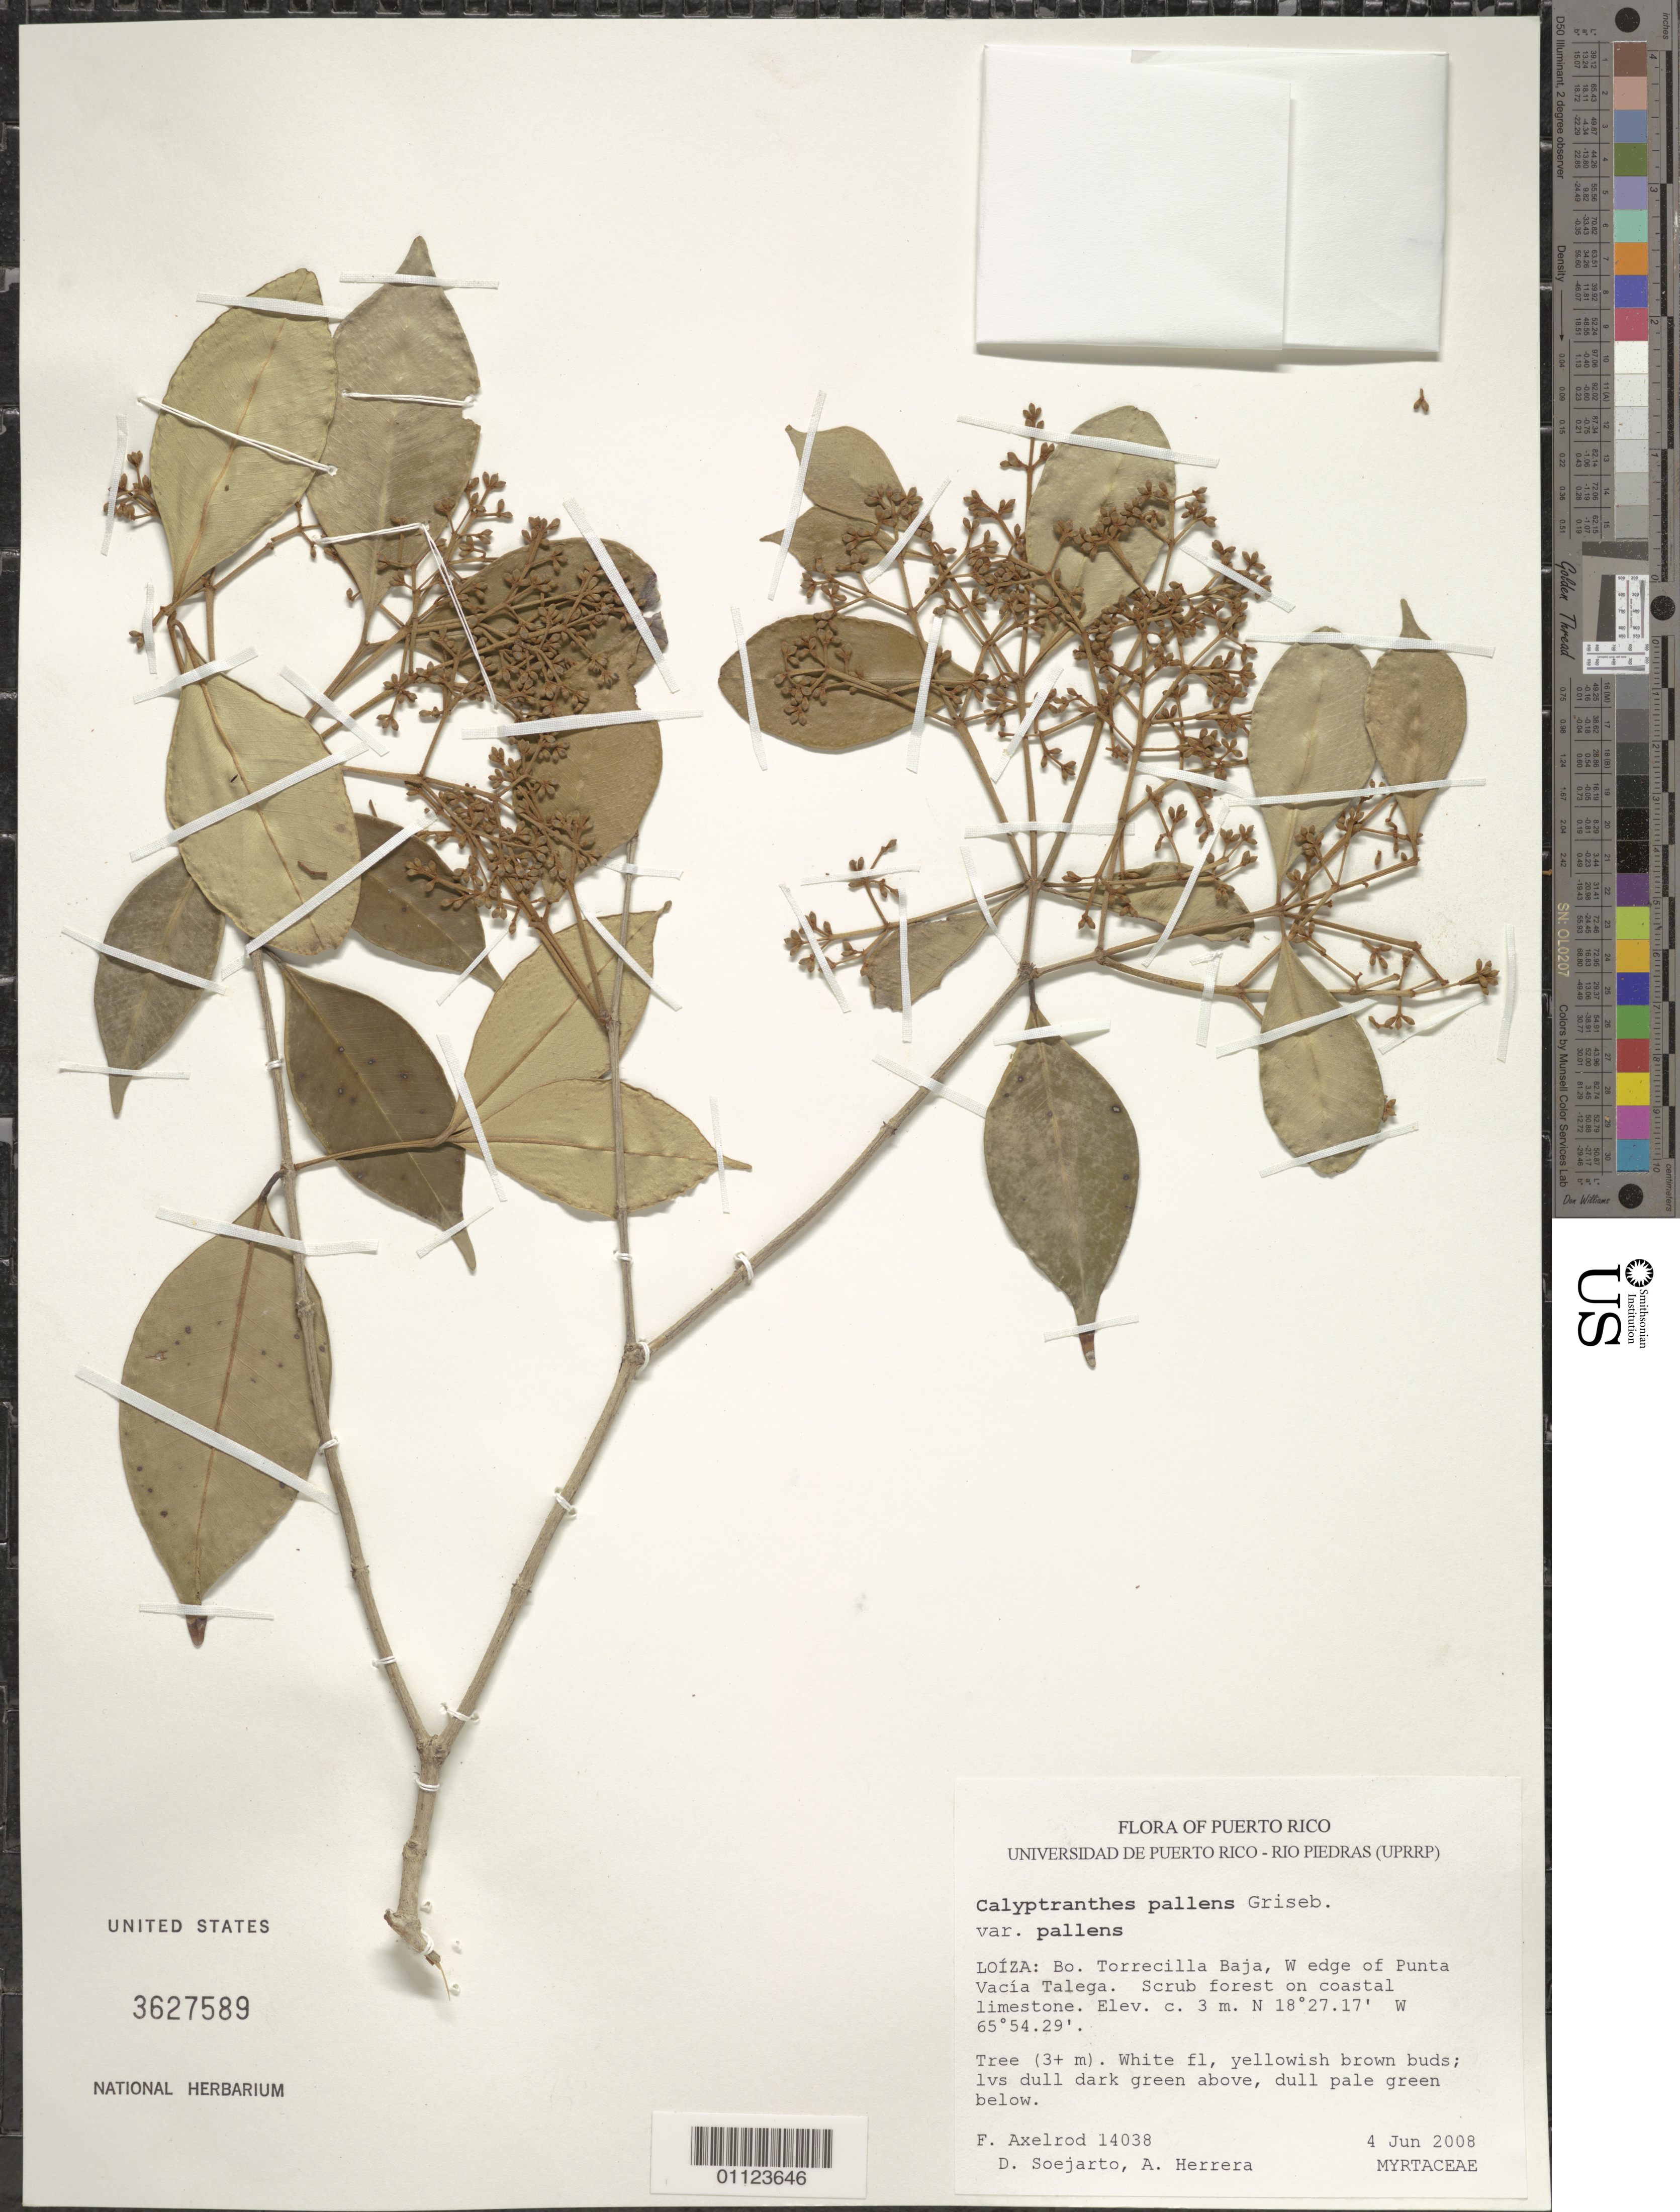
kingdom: Plantae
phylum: Tracheophyta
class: Magnoliopsida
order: Myrtales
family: Myrtaceae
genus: Myrcia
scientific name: Myrcia neopallens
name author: A.R. Lourenço & E. Lucas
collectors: F. S. Axelrod, D. Soejarto & A. Herrera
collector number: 14038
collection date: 2008-06-04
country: Puerto Rico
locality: Loíza: Bo. Torrecilla Baja, W edge of Punta Vacía Talega.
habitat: Scrub forest on coastal limestone.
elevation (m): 3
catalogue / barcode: US 3627589